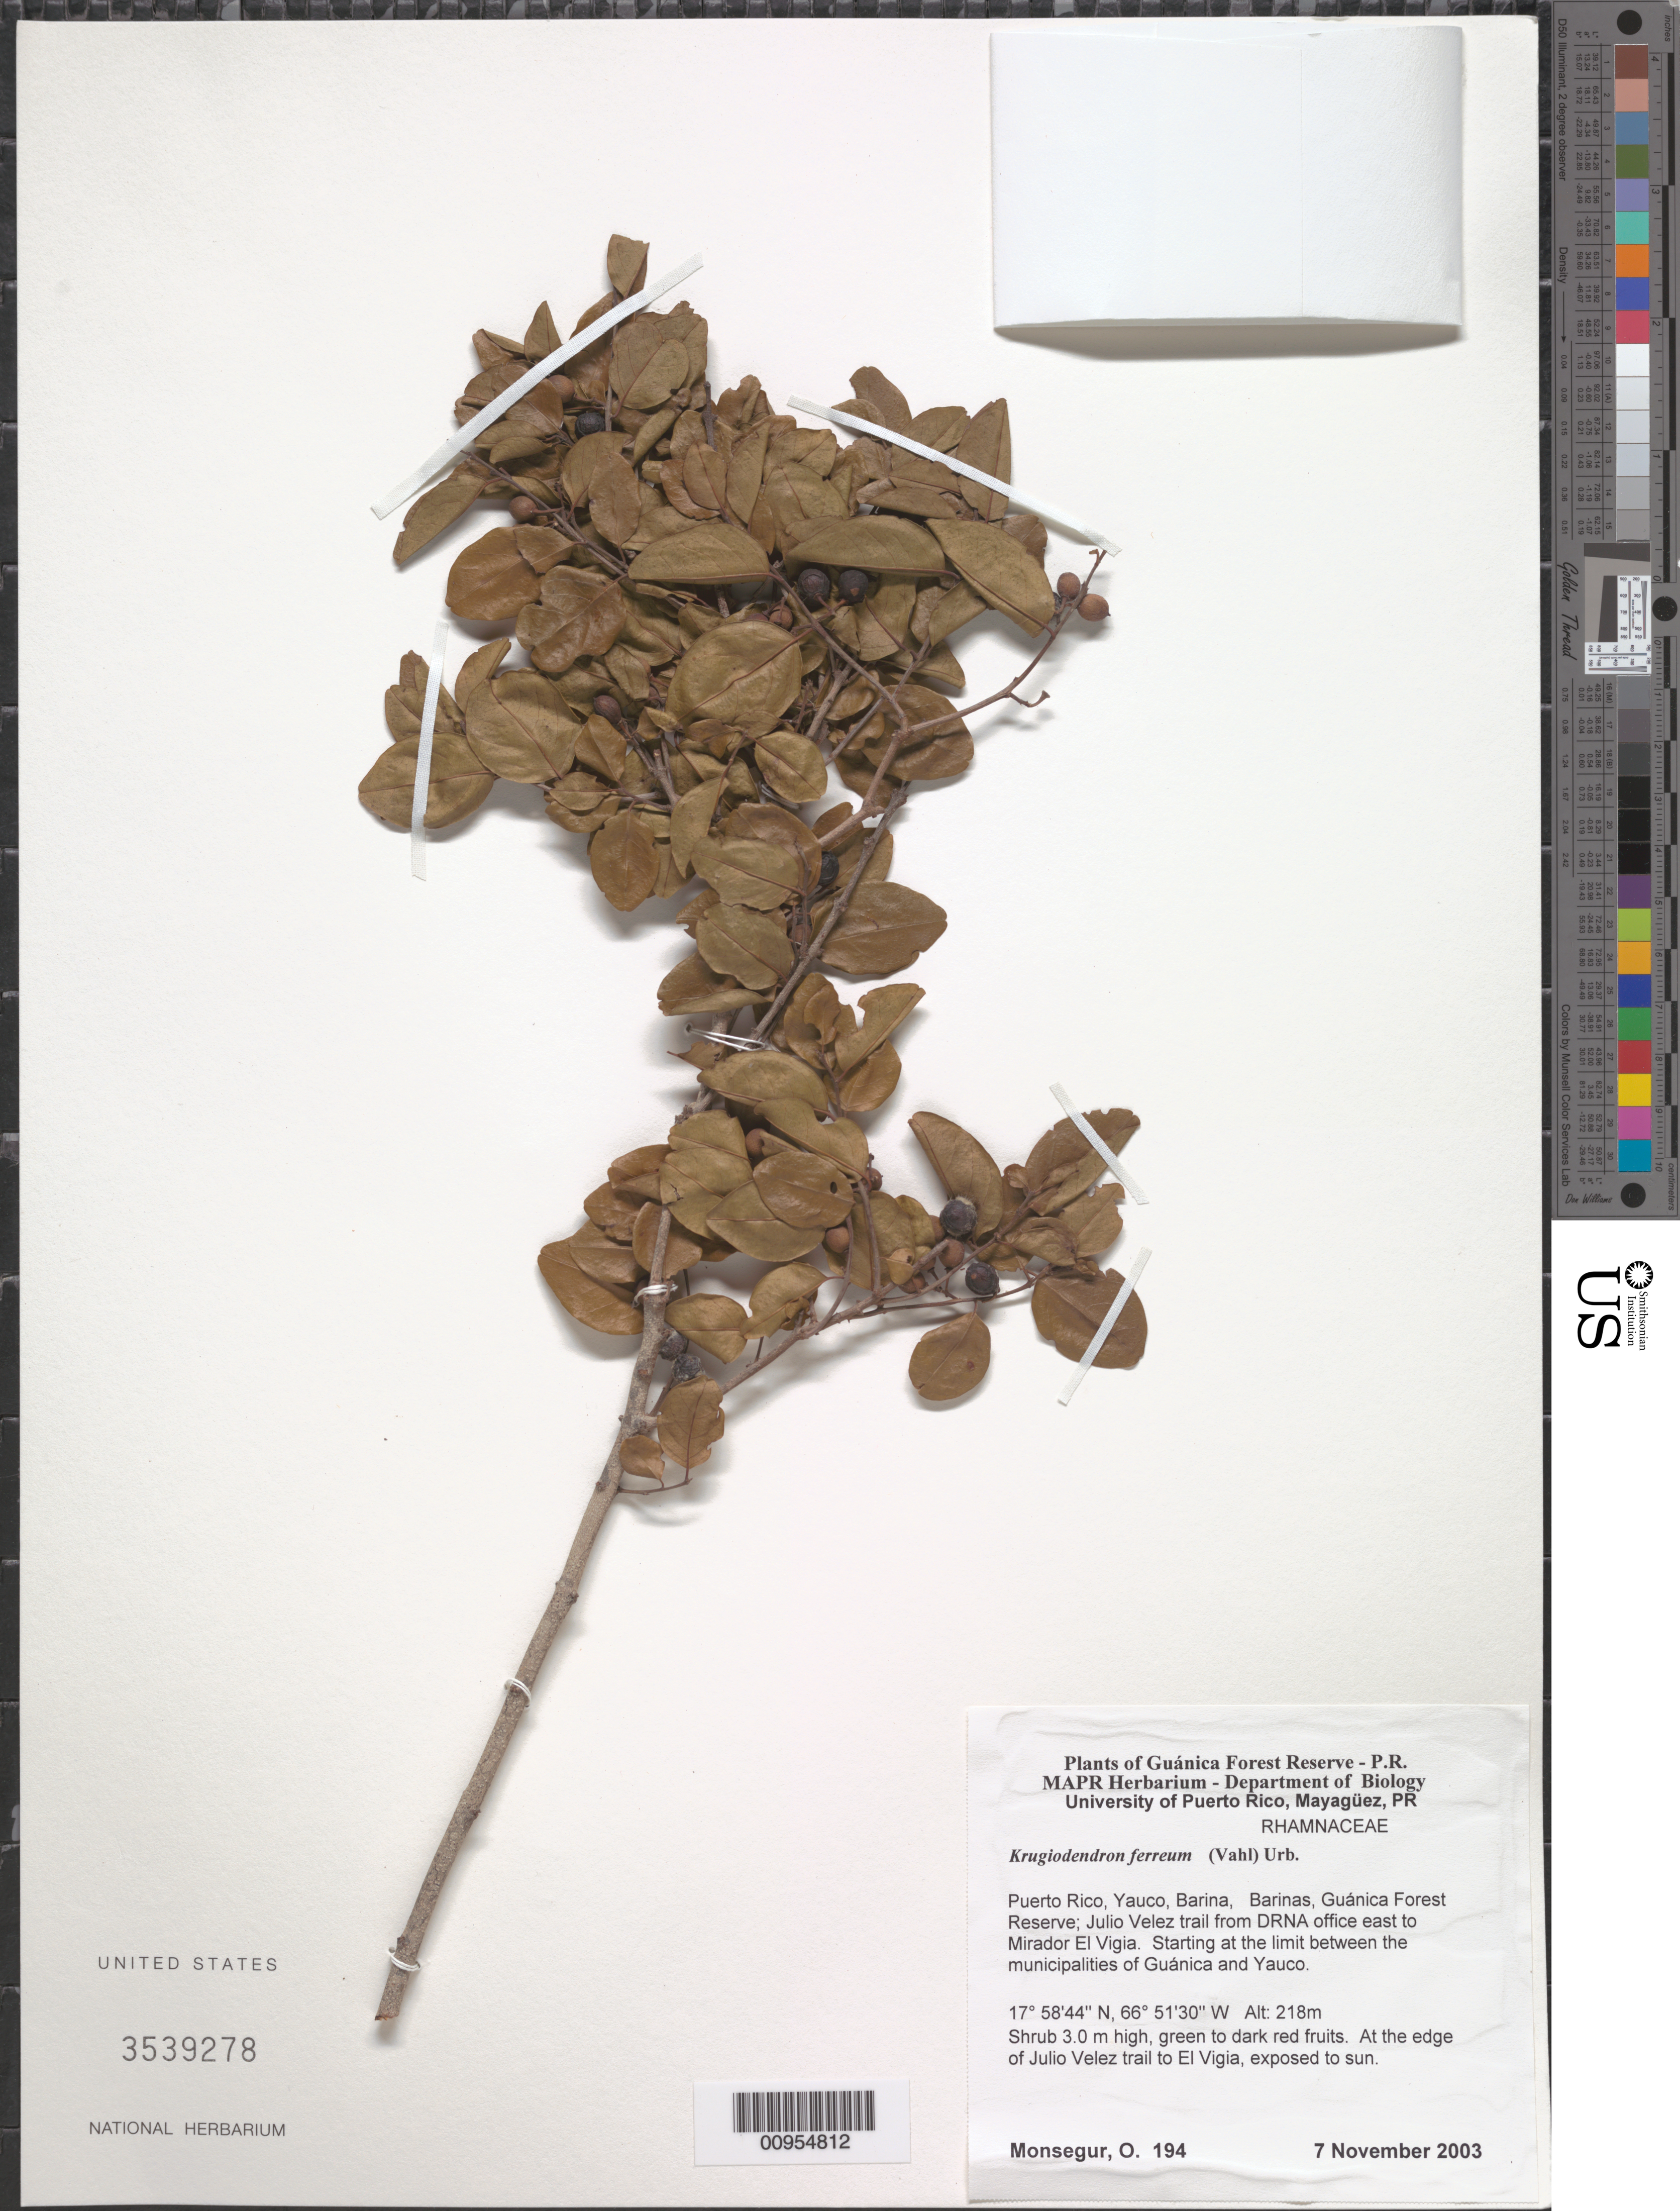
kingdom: Plantae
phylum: Tracheophyta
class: Magnoliopsida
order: Rosales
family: Rhamnaceae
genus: Krugiodendron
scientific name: Krugiodendron ferreum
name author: (Vahl) Urb.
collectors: O. Monsegur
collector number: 194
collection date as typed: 07 Nov 2003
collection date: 2003-11-07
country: Puerto Rico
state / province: Yauco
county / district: Barina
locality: Guánica Forest Reserve; Barinas, Julio Vélez trail from DRNA office east to Mirador El Vigia. Starting at the limit between the municipalities of Guánica and Yauco.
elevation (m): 218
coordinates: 17.58435, 66.51296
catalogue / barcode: US 3539278